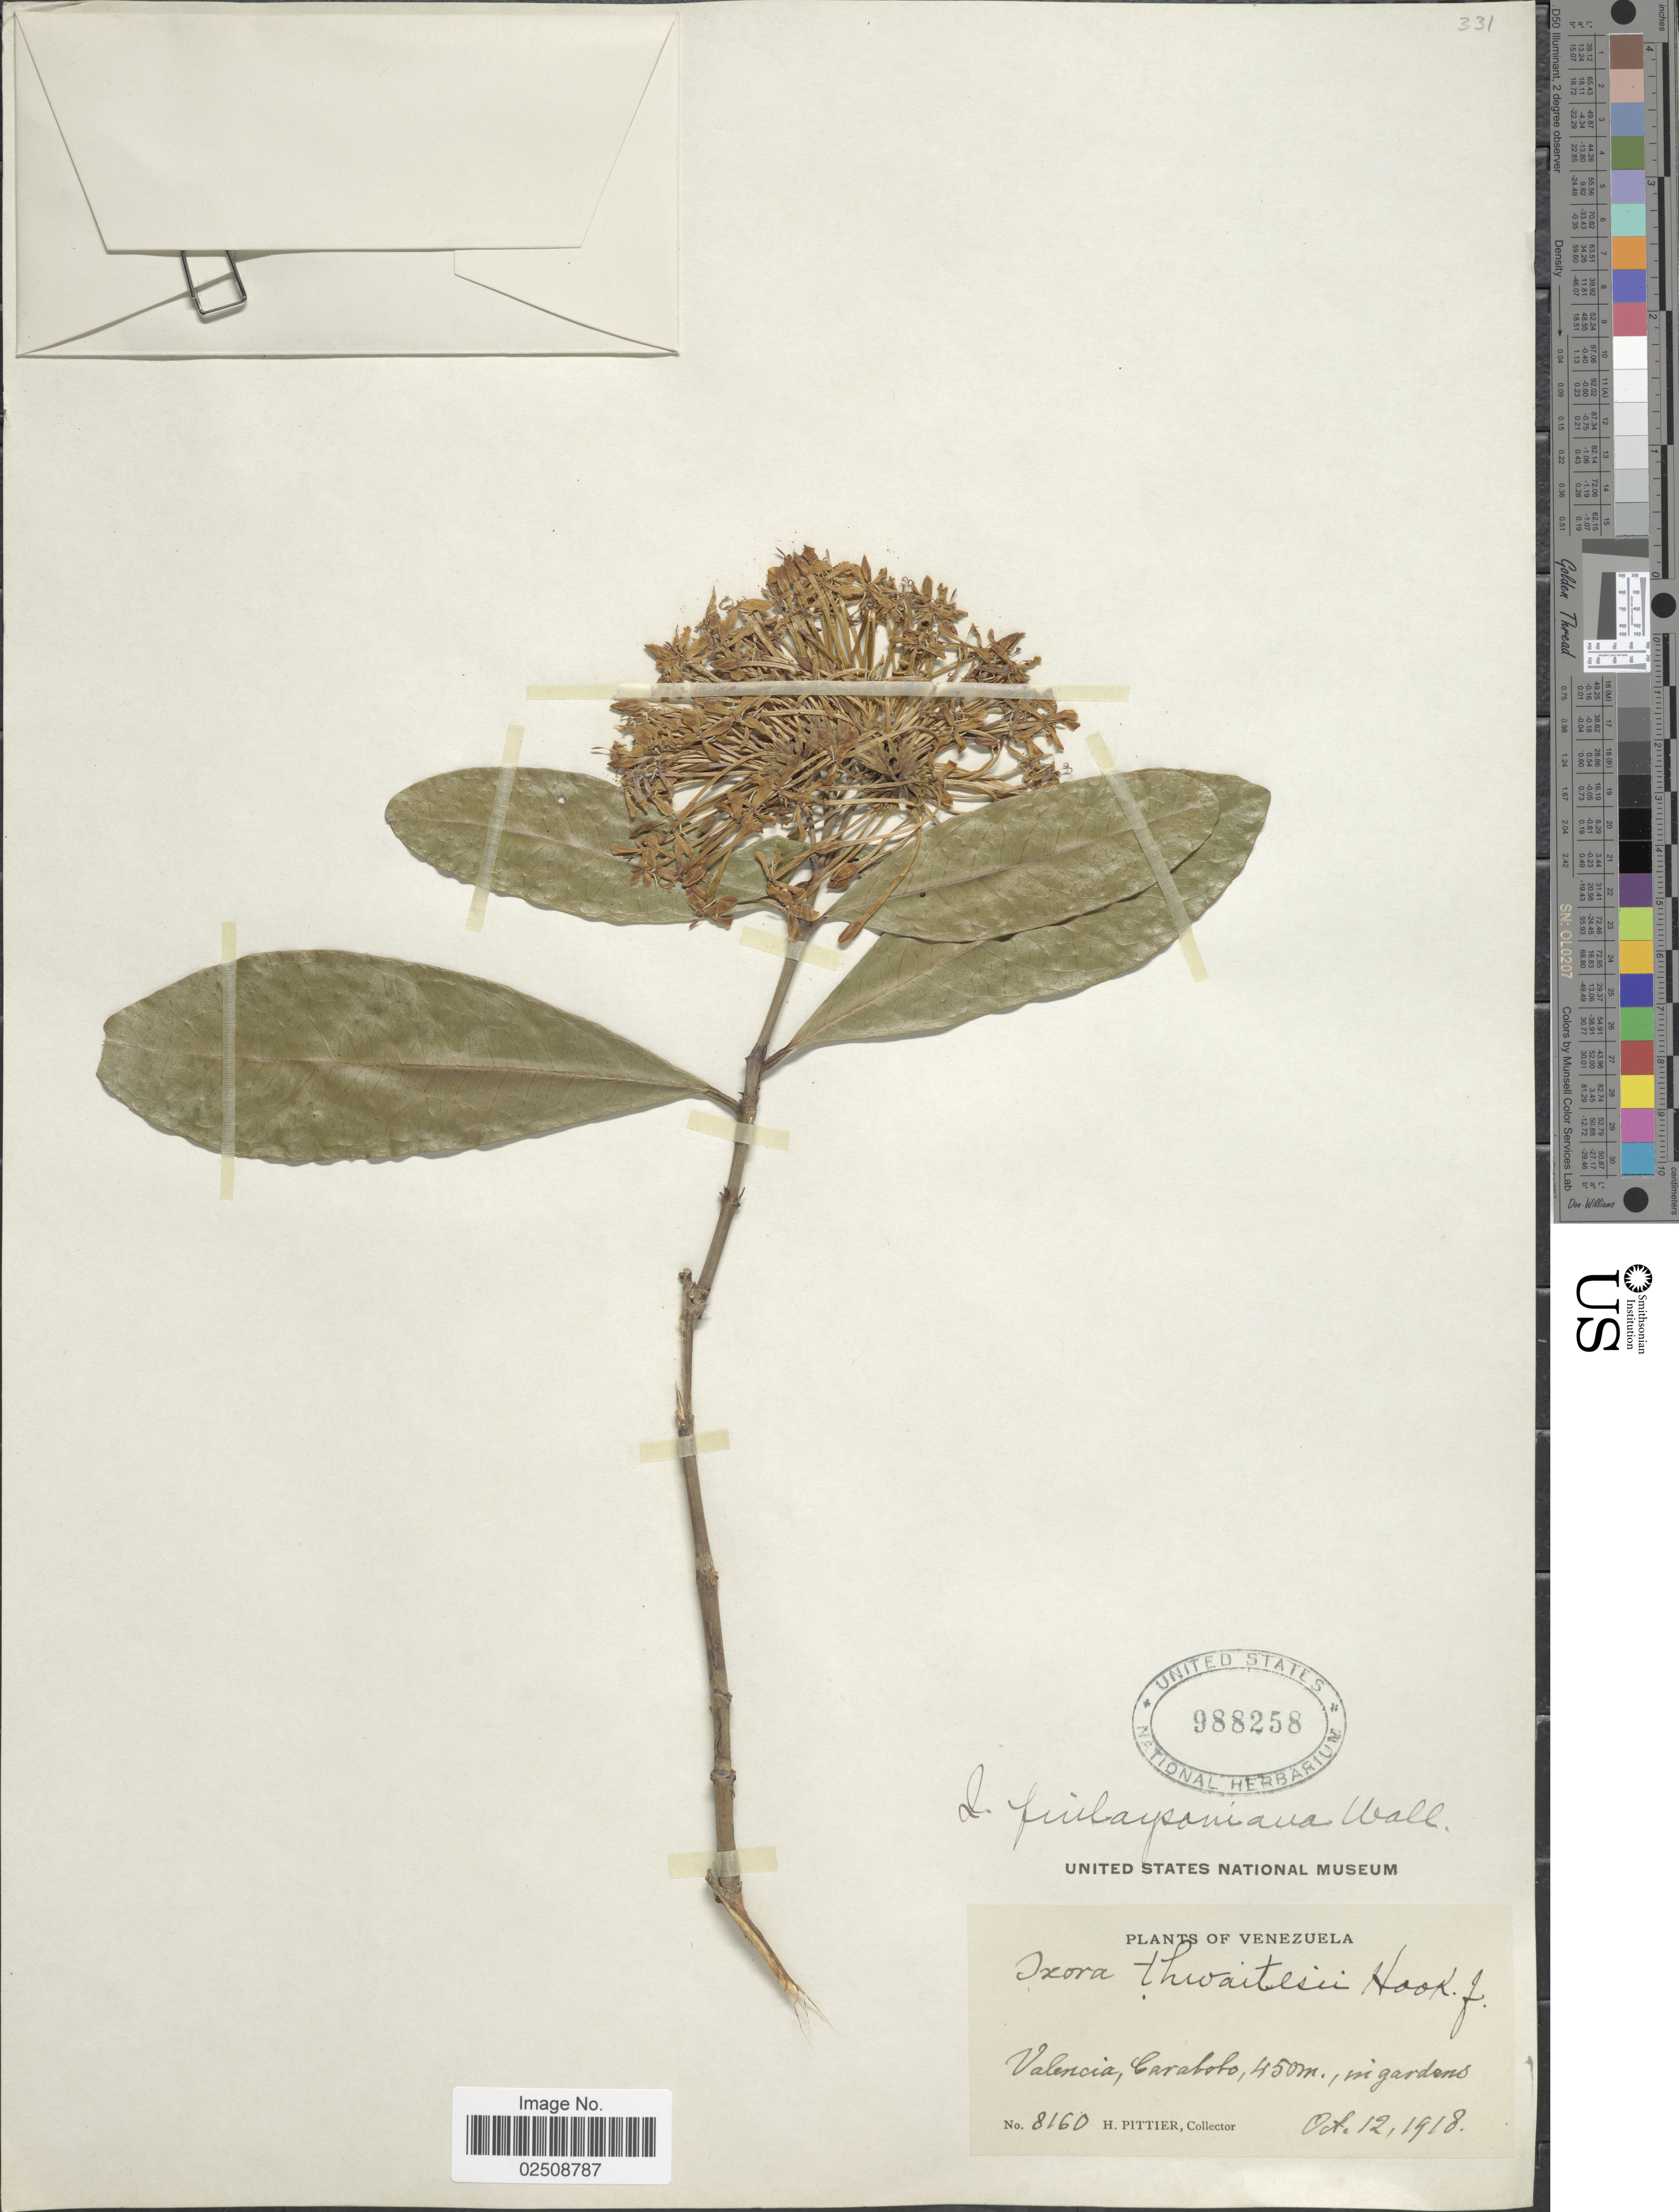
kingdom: Plantae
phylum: Tracheophyta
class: Magnoliopsida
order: Gentianales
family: Rubiaceae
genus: Ixora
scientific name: Ixora finlaysoniana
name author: Wall. ex G. Don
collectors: H. F. Pittier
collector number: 8160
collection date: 1918-10-12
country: Venezuela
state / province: Carabobo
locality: Valencia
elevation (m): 450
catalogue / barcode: US 988258